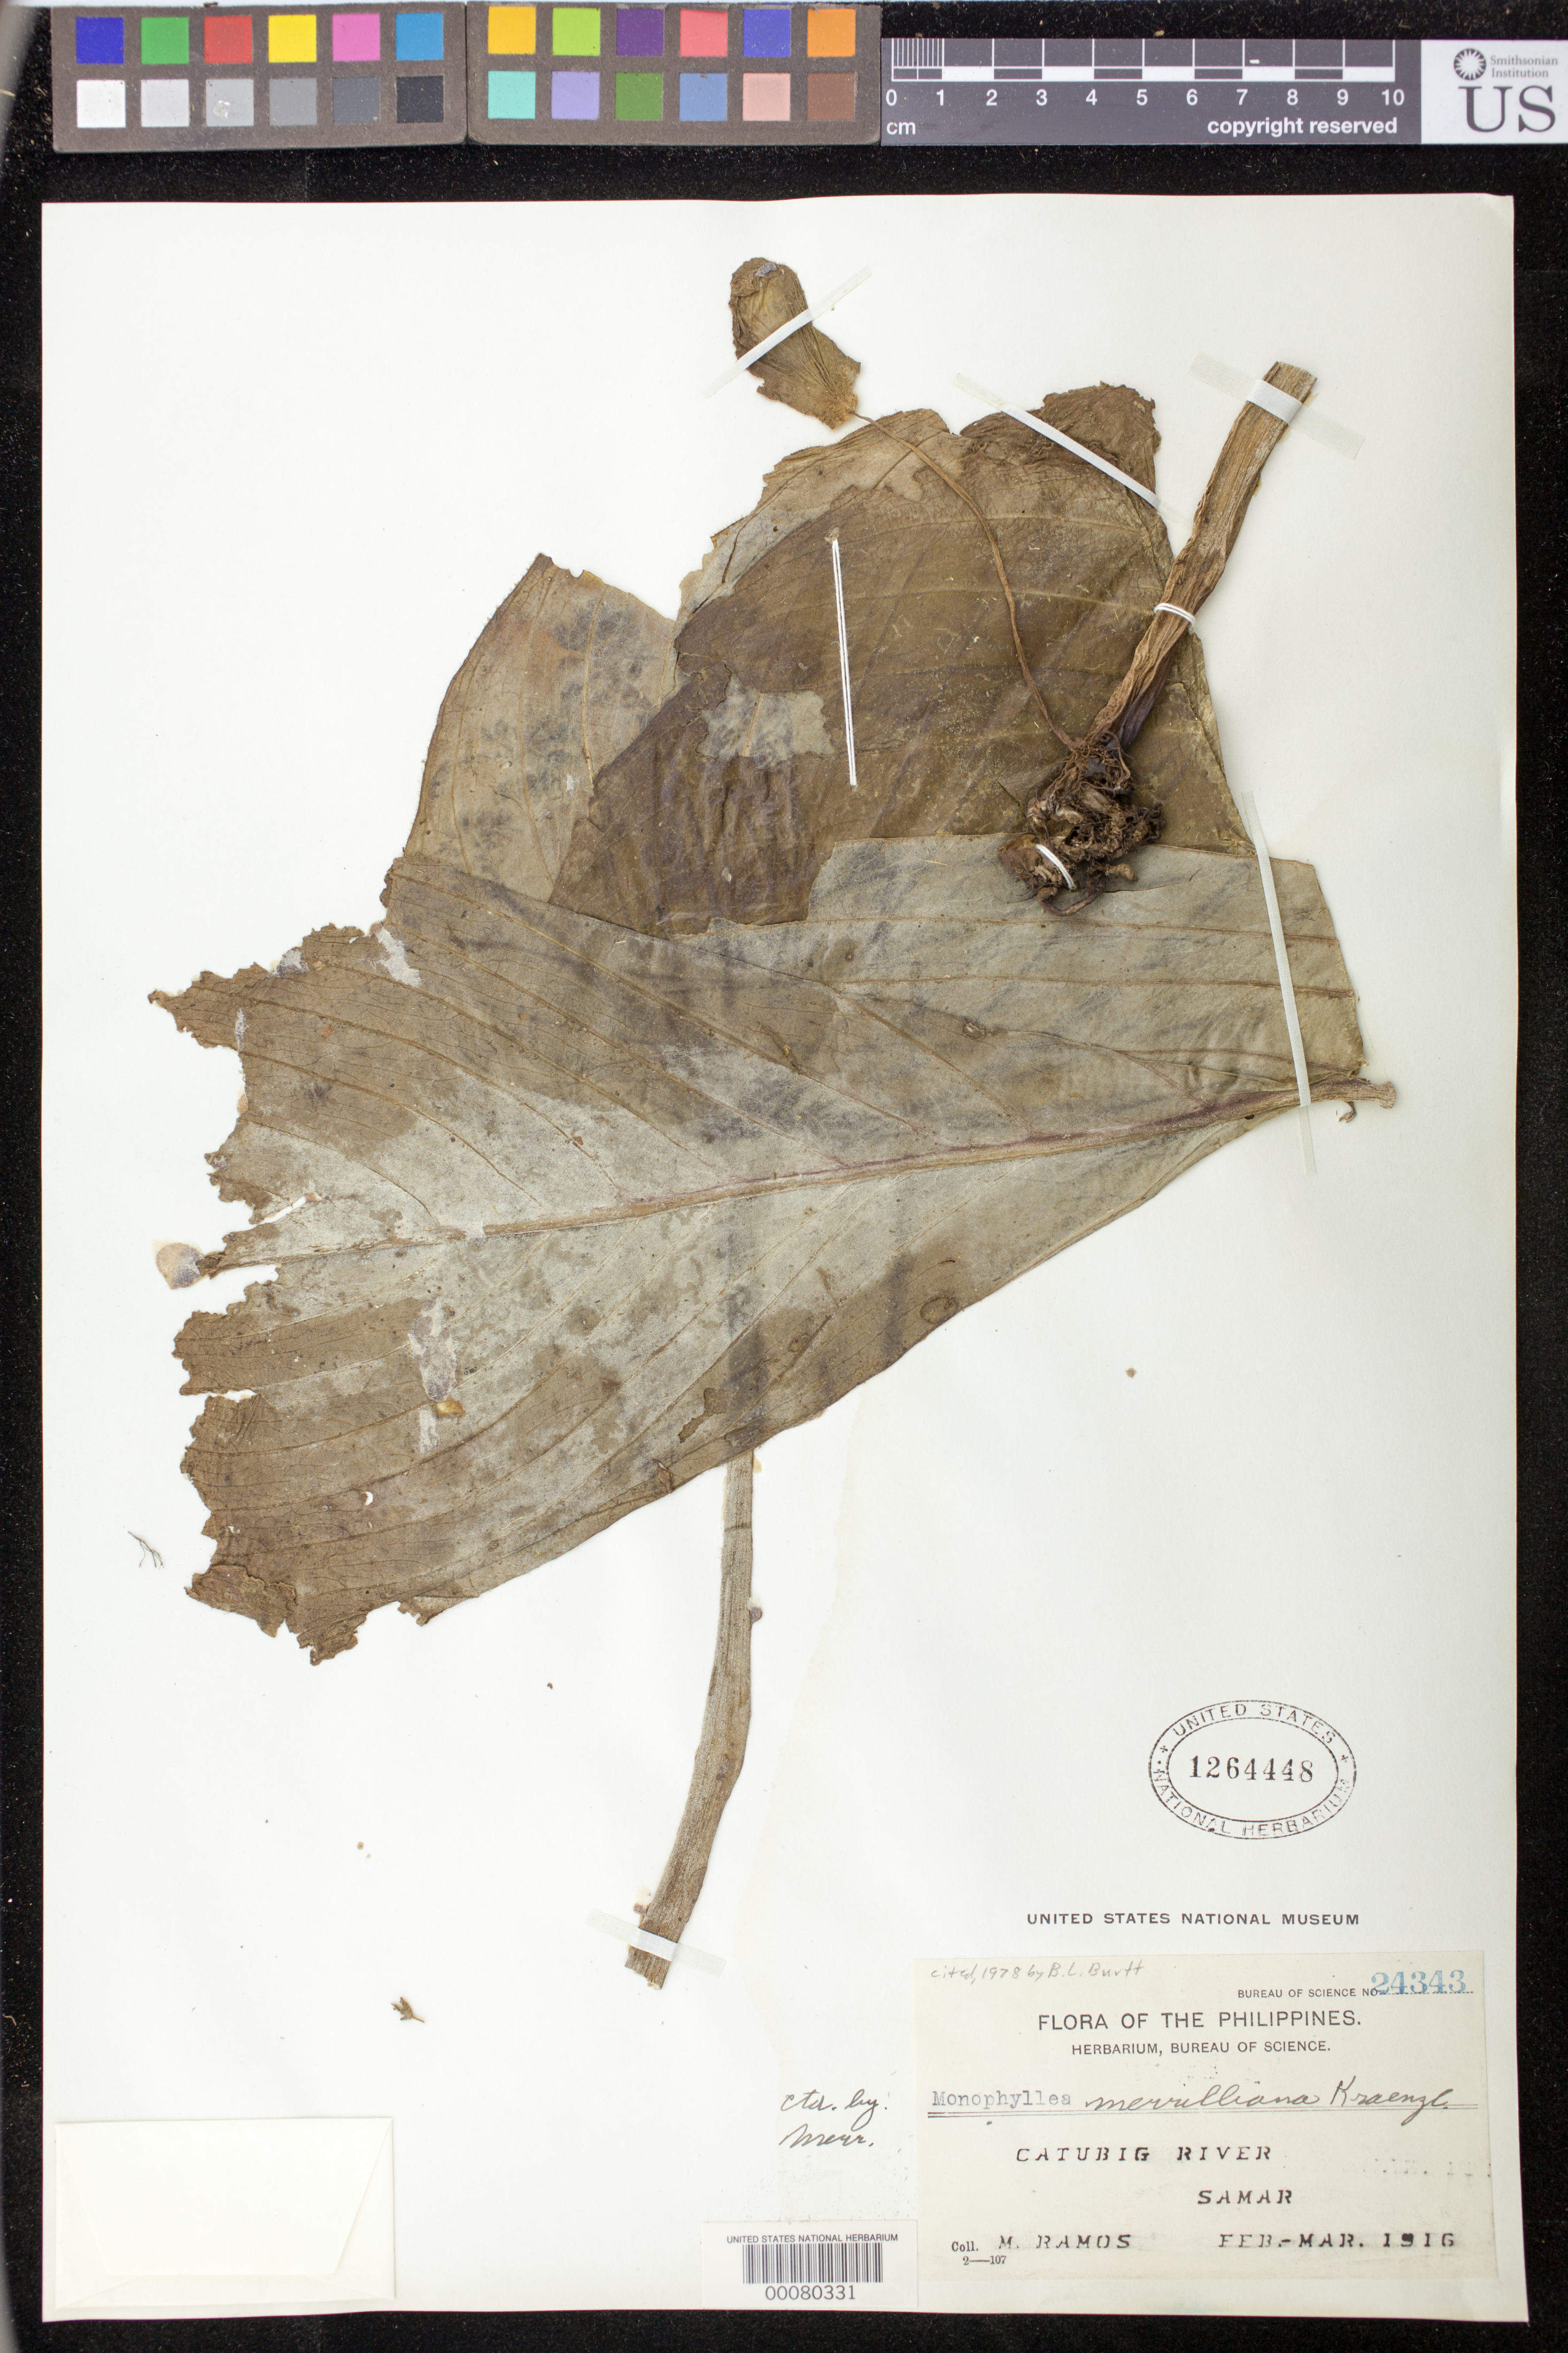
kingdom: Plantae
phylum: Tracheophyta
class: Magnoliopsida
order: Lamiales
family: Gesneriaceae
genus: Monophyllaea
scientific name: Monophyllaea merrilliana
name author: Kraenzl.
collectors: M. Ramos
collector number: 24343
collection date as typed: Feb-Mar 1916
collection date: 1916-02/1916-03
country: Philippines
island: Samar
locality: Catubig river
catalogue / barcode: US 1264448